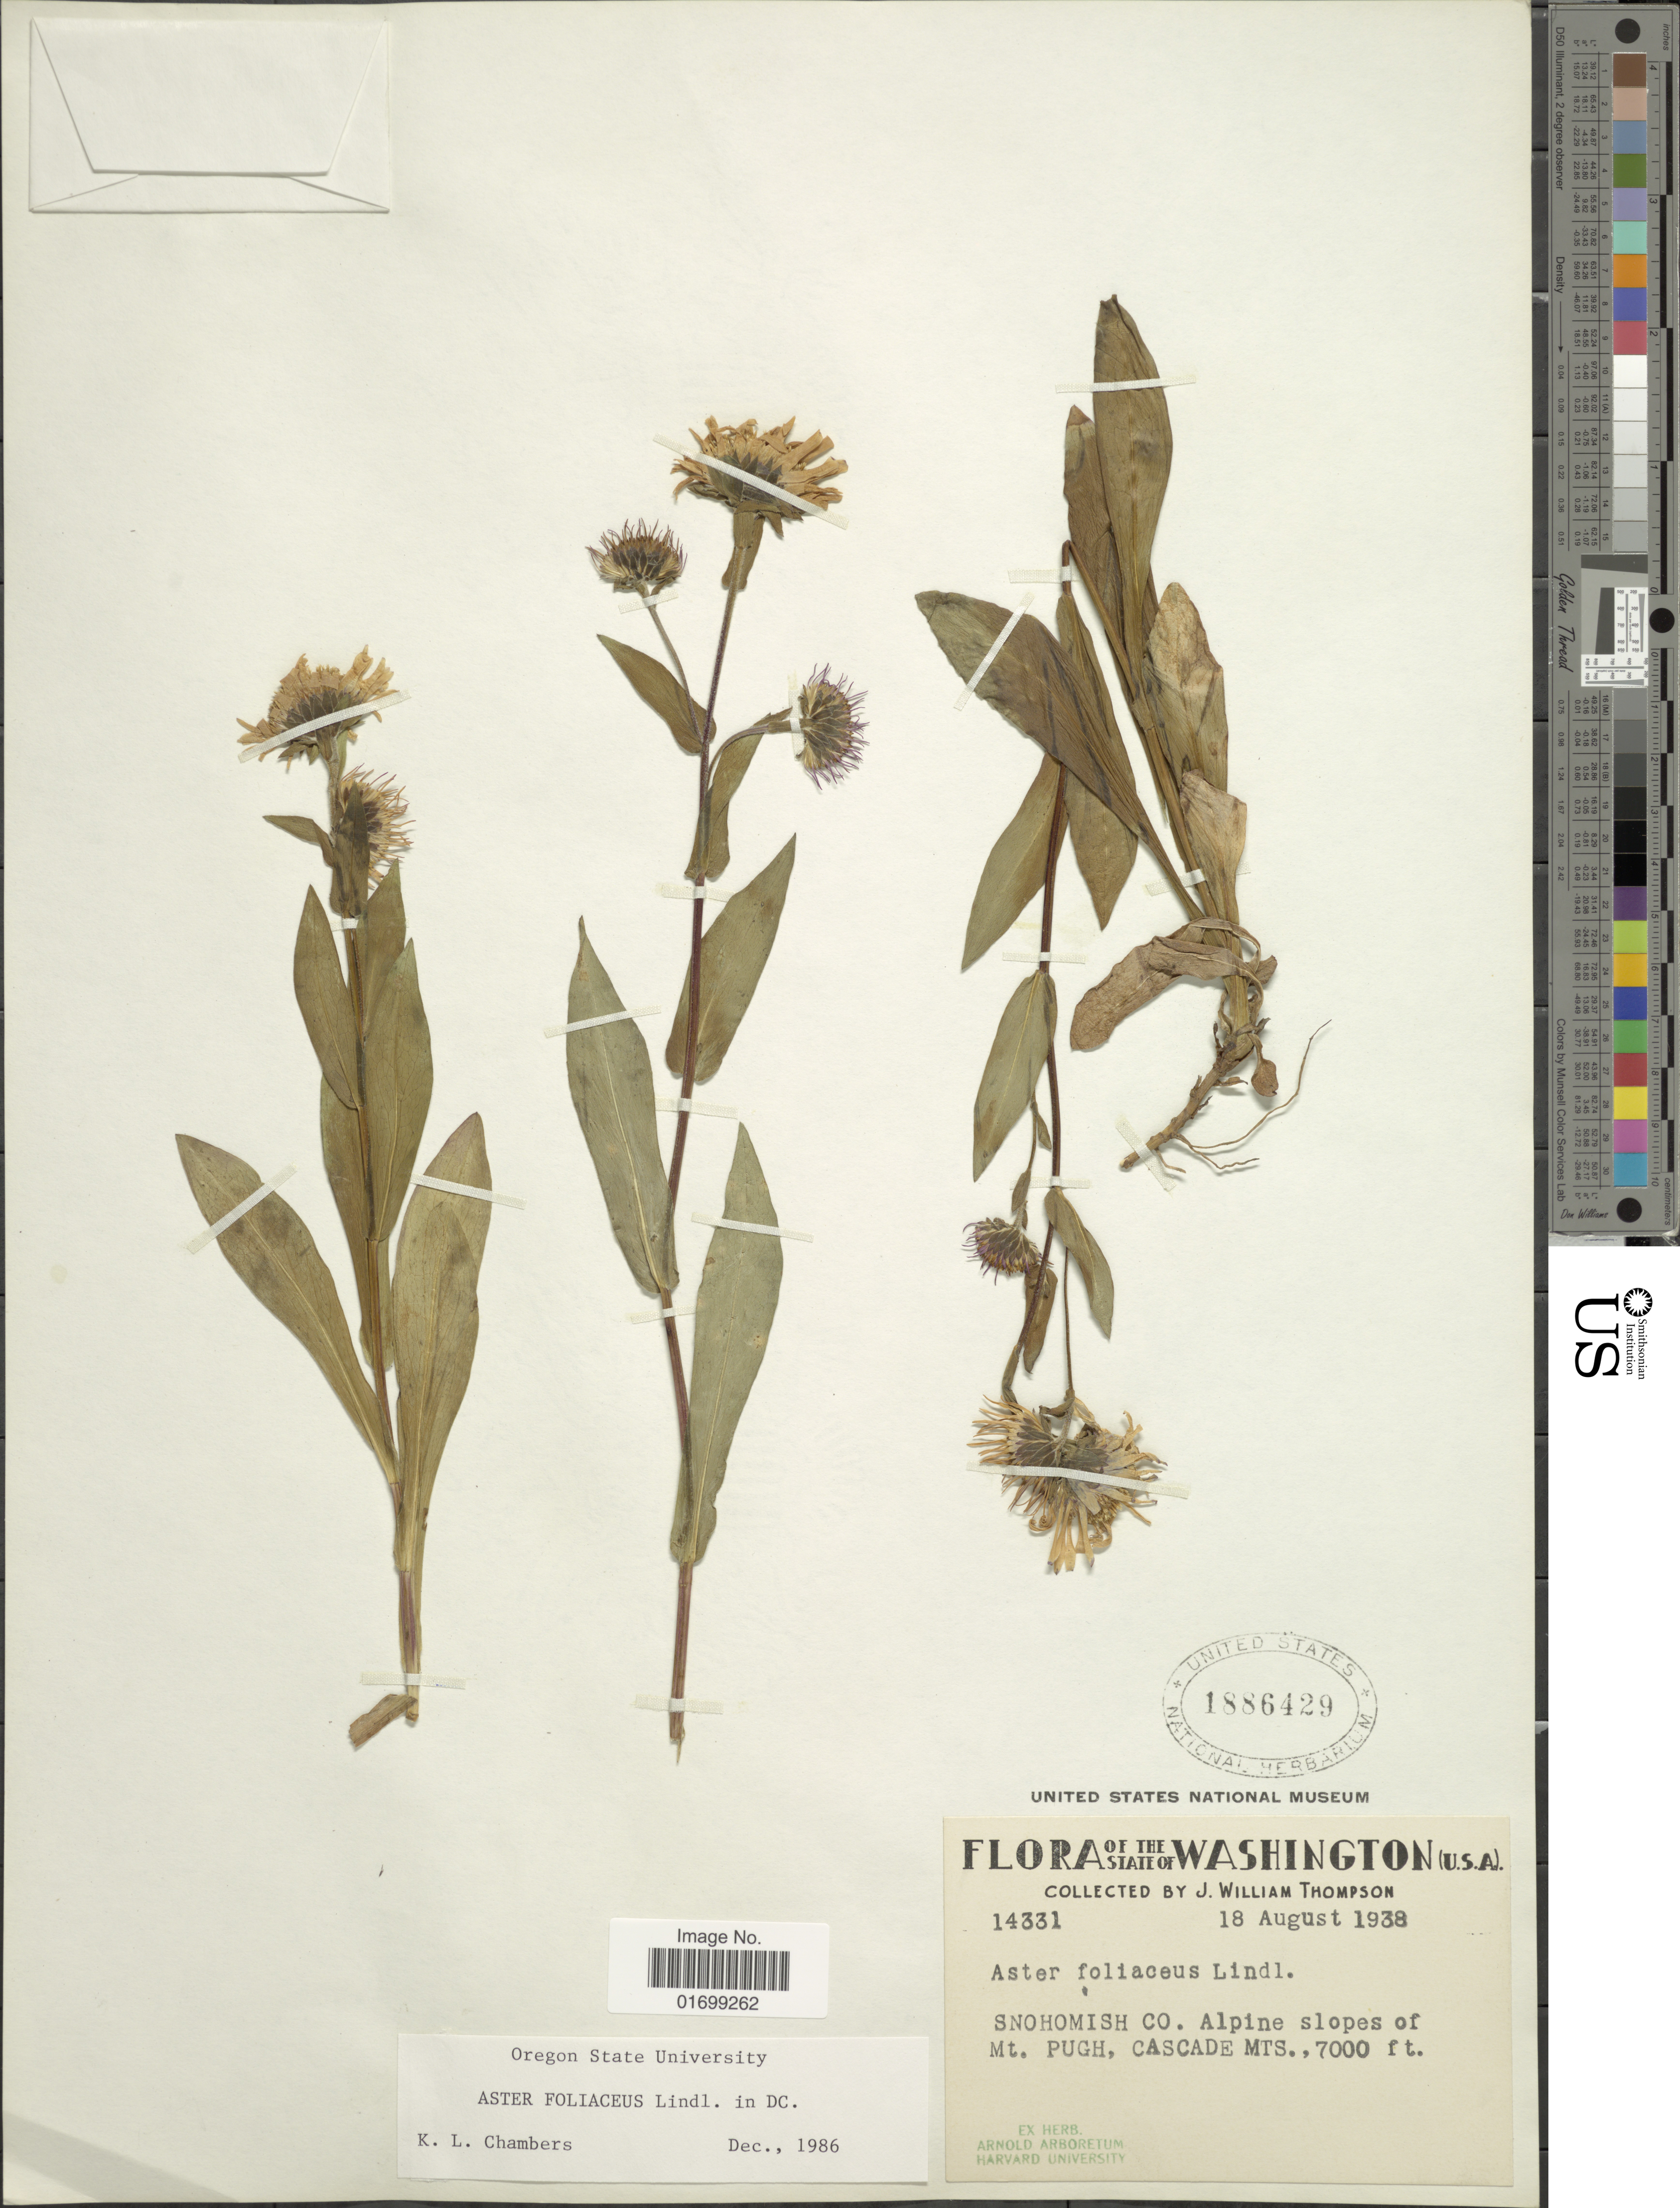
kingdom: Plantae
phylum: Tracheophyta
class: Magnoliopsida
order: Asterales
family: Asteraceae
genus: Symphyotrichum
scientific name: Symphyotrichum foliaceum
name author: (Lindl. ex DC.) G.L. Nesom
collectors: J. W. Thompson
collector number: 14331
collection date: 1938-08-18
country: United States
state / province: Washington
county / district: Snohomish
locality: Snohomish Co., alpine slopes of Mt. Pugh, Cascade Mts.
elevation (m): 2134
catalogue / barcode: US 1886429